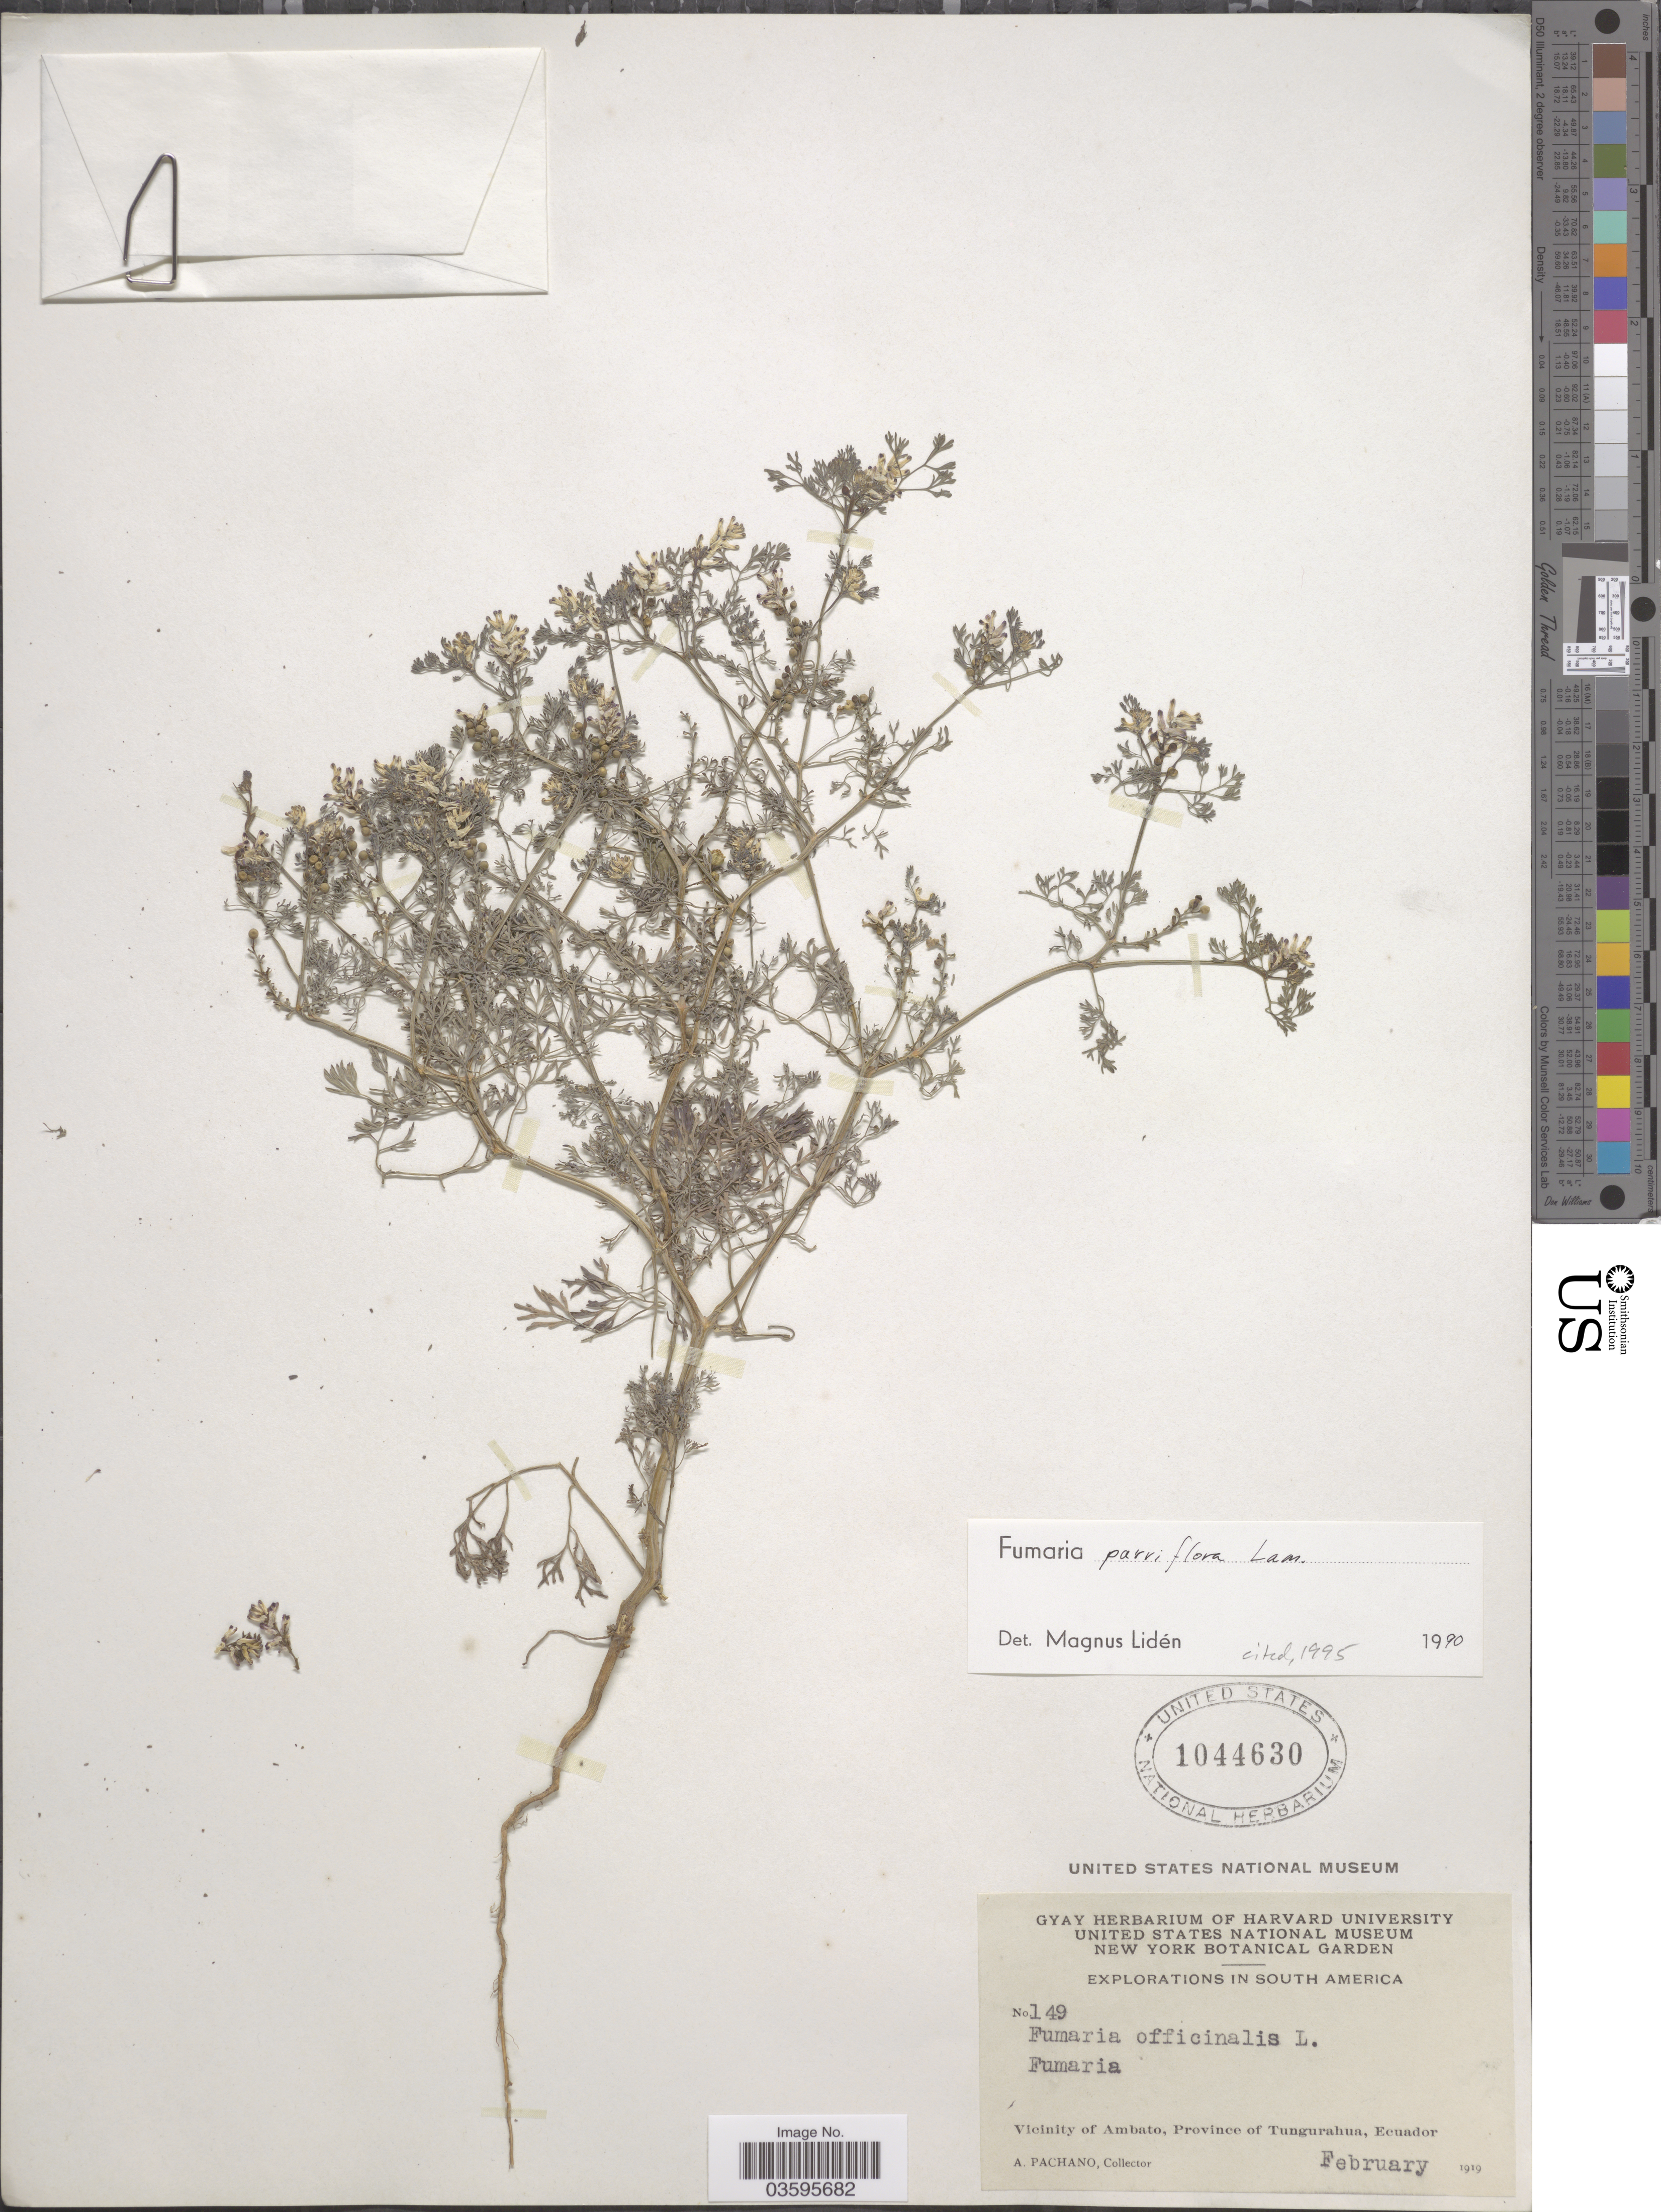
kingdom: Plantae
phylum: Tracheophyta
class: Magnoliopsida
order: Ranunculales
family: Papaveraceae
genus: Fumaria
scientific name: Fumaria parviflora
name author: Lam.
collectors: A. Pachano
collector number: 149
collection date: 1919-02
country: Ecuador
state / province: Tungurahua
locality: Vicinity of Ambato.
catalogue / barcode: US 1044630